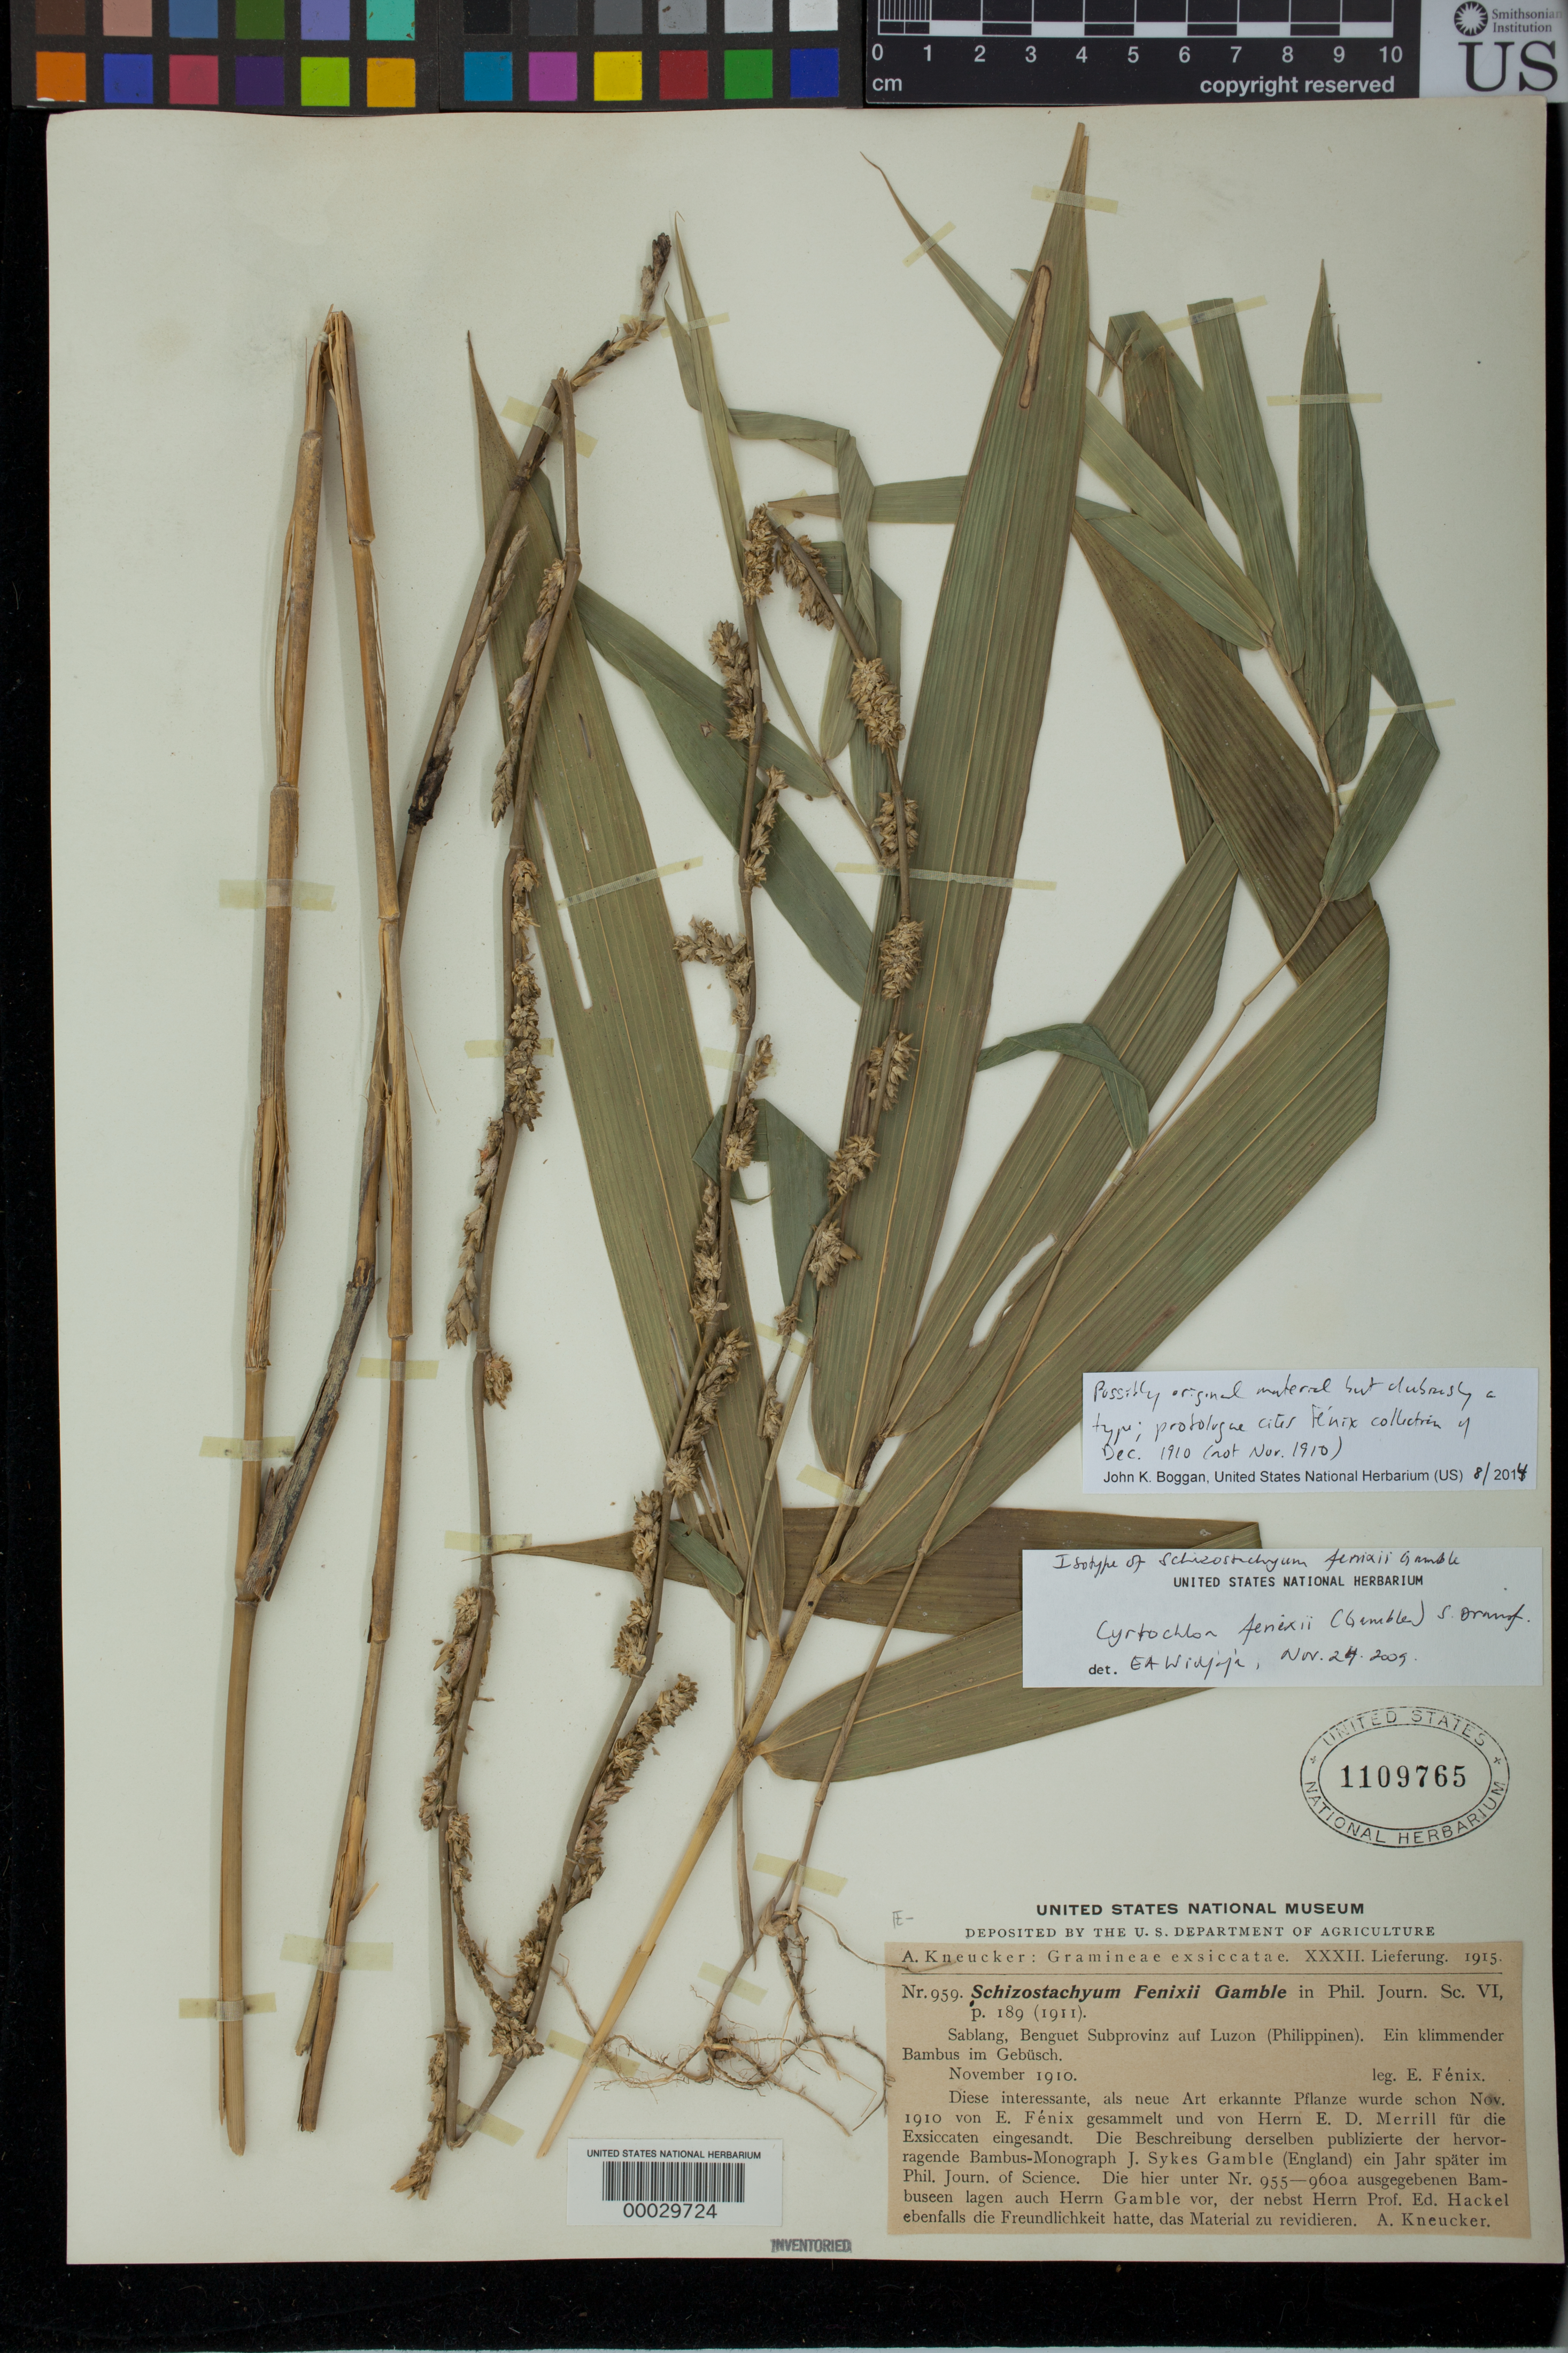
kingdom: Plantae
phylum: Tracheophyta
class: Liliopsida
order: Poales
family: Poaceae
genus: Schizostachyum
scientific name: Schizostachyum fenixii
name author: Gamble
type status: Possible Type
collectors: E. Fenix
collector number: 959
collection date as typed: Nov 1910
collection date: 1910-11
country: Philippines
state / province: Cordillera (Administrative Region)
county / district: Benguet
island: Luzon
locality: Sablang, Benguet subprovinz auf Luzon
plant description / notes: Annotated as "isotype" by E.A. Widjaja (2009); possibly original material but dubiously a type, as protologue cites Fenix collection of Dec. (not Nov.) 1910.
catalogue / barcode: US 1109765